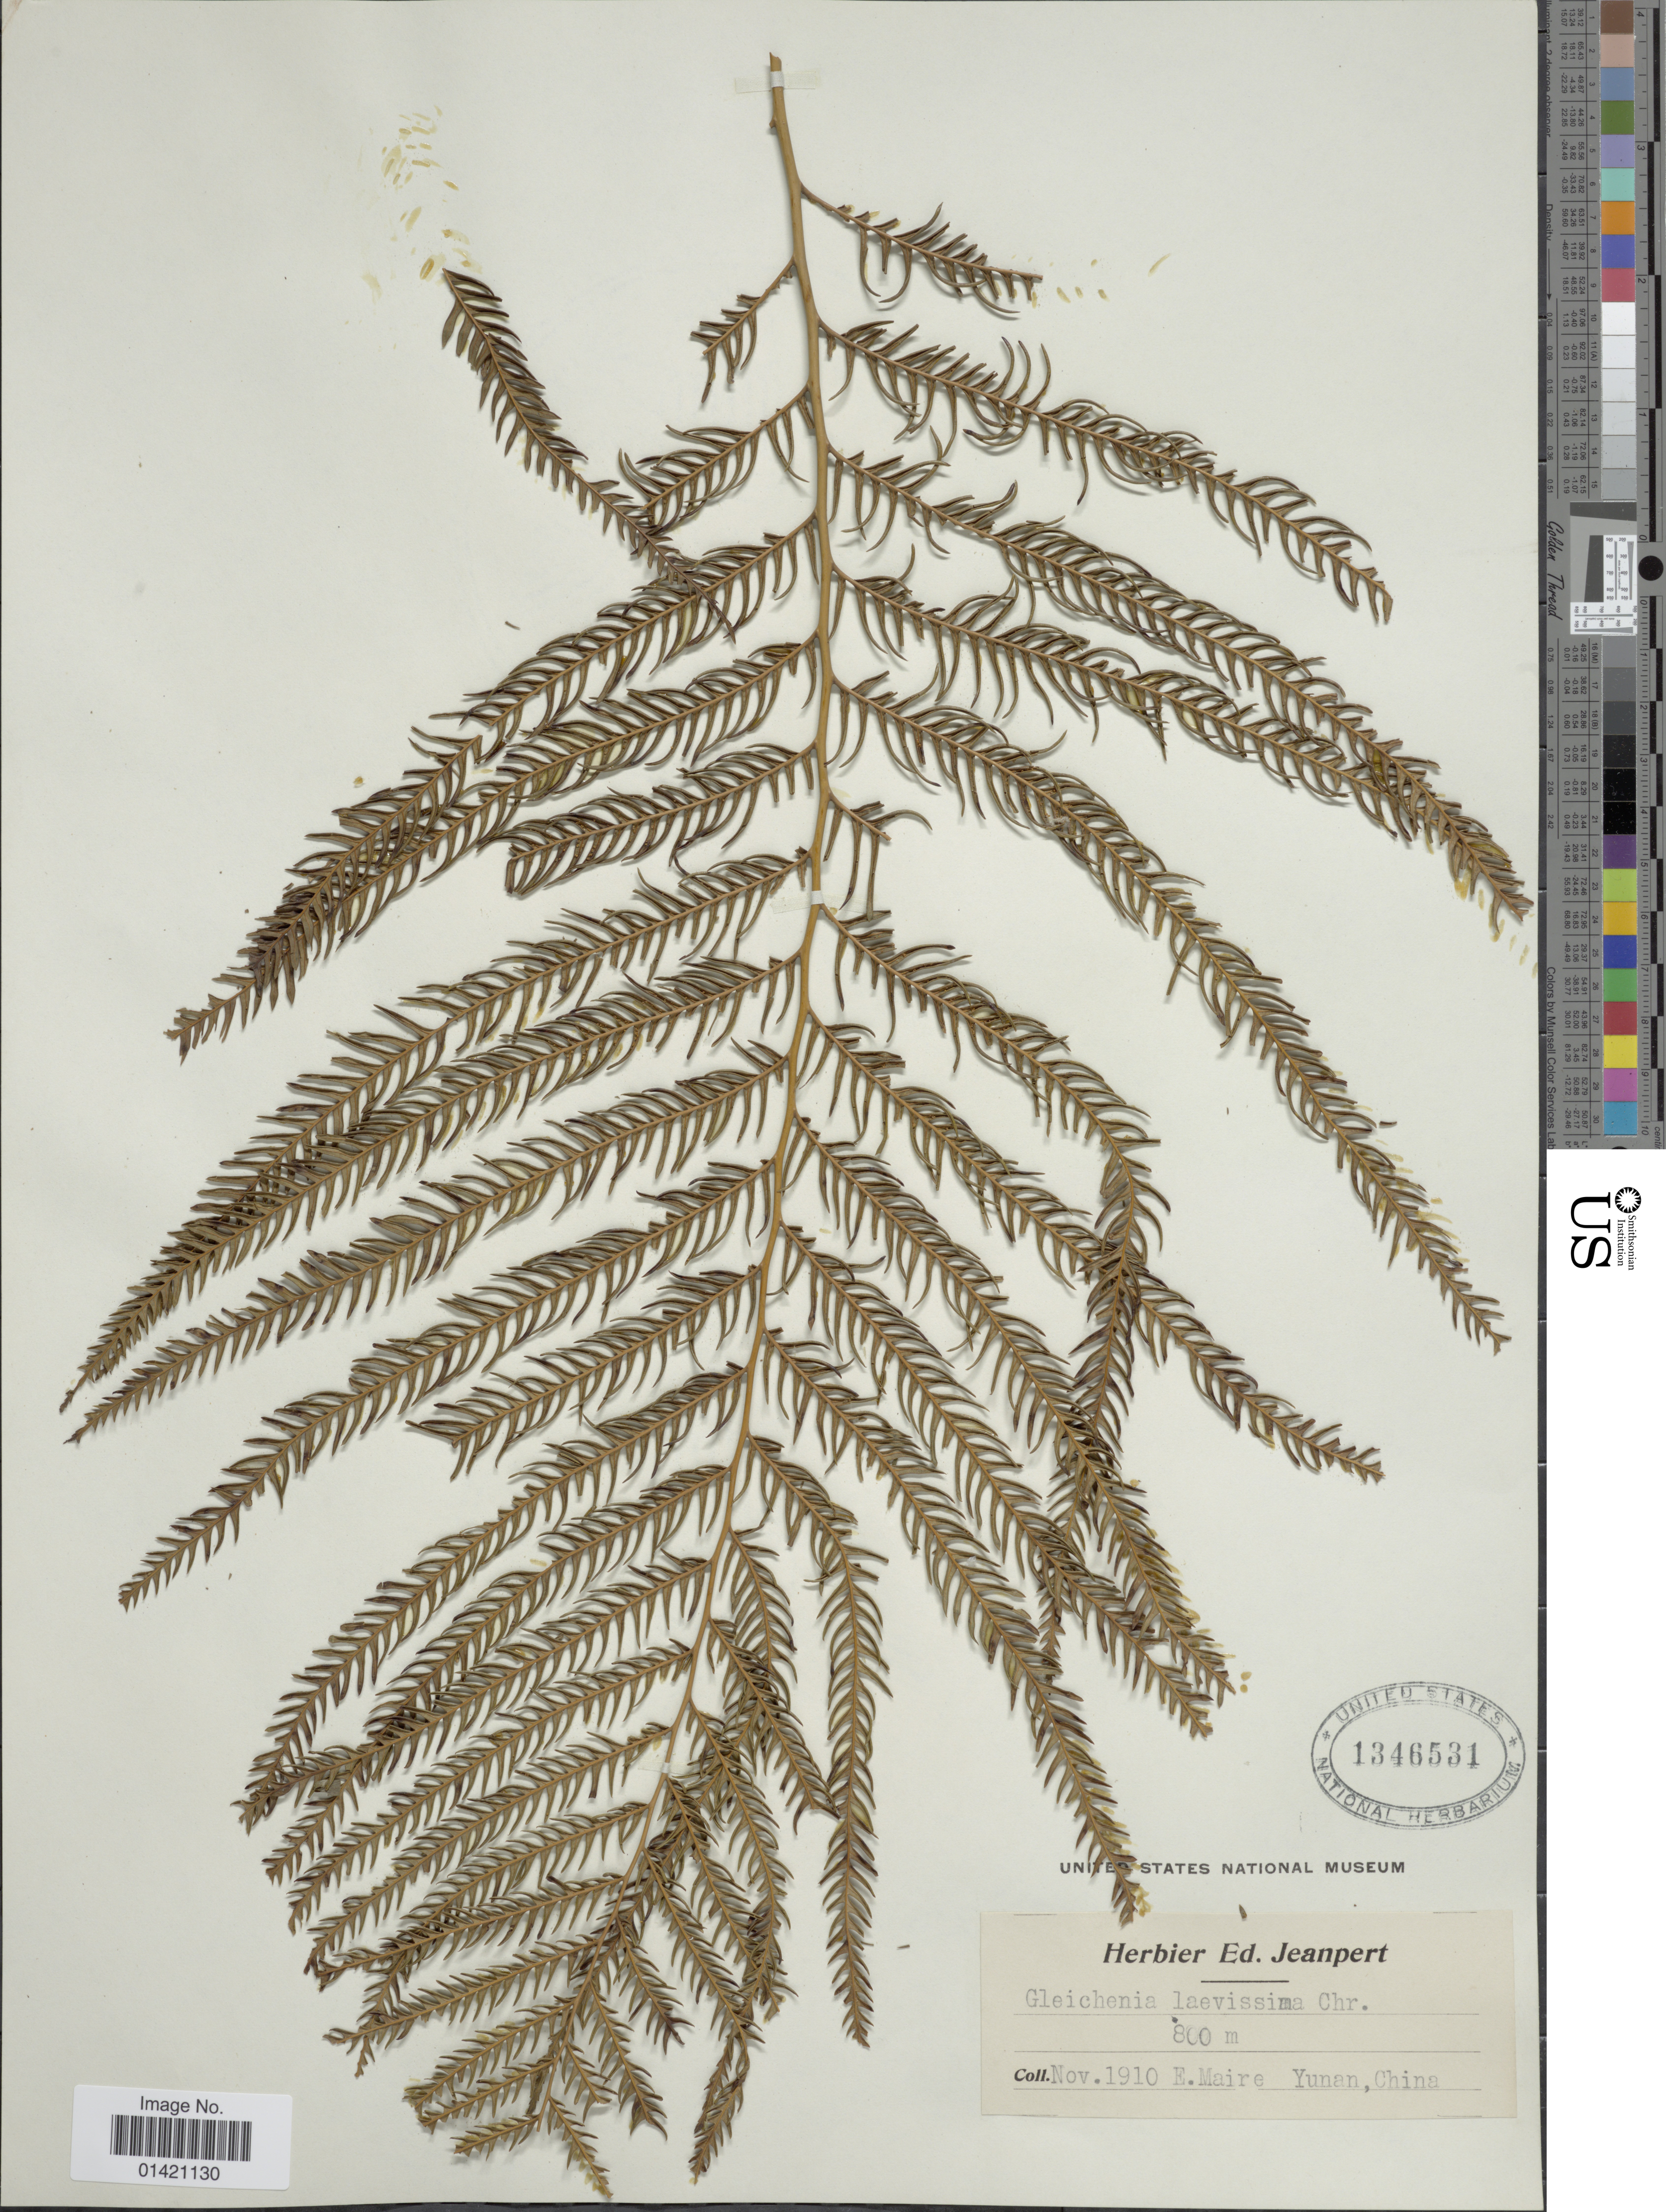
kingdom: Plantae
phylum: Tracheophyta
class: Polypodiopsida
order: Gleicheniales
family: Gleicheniaceae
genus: Diplopterygium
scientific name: Diplopterygium laevissimum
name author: (Christ) Nakai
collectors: E. E. Maire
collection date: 1910-11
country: China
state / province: Yunnan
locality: Yunan.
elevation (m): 800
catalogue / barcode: US 1346531